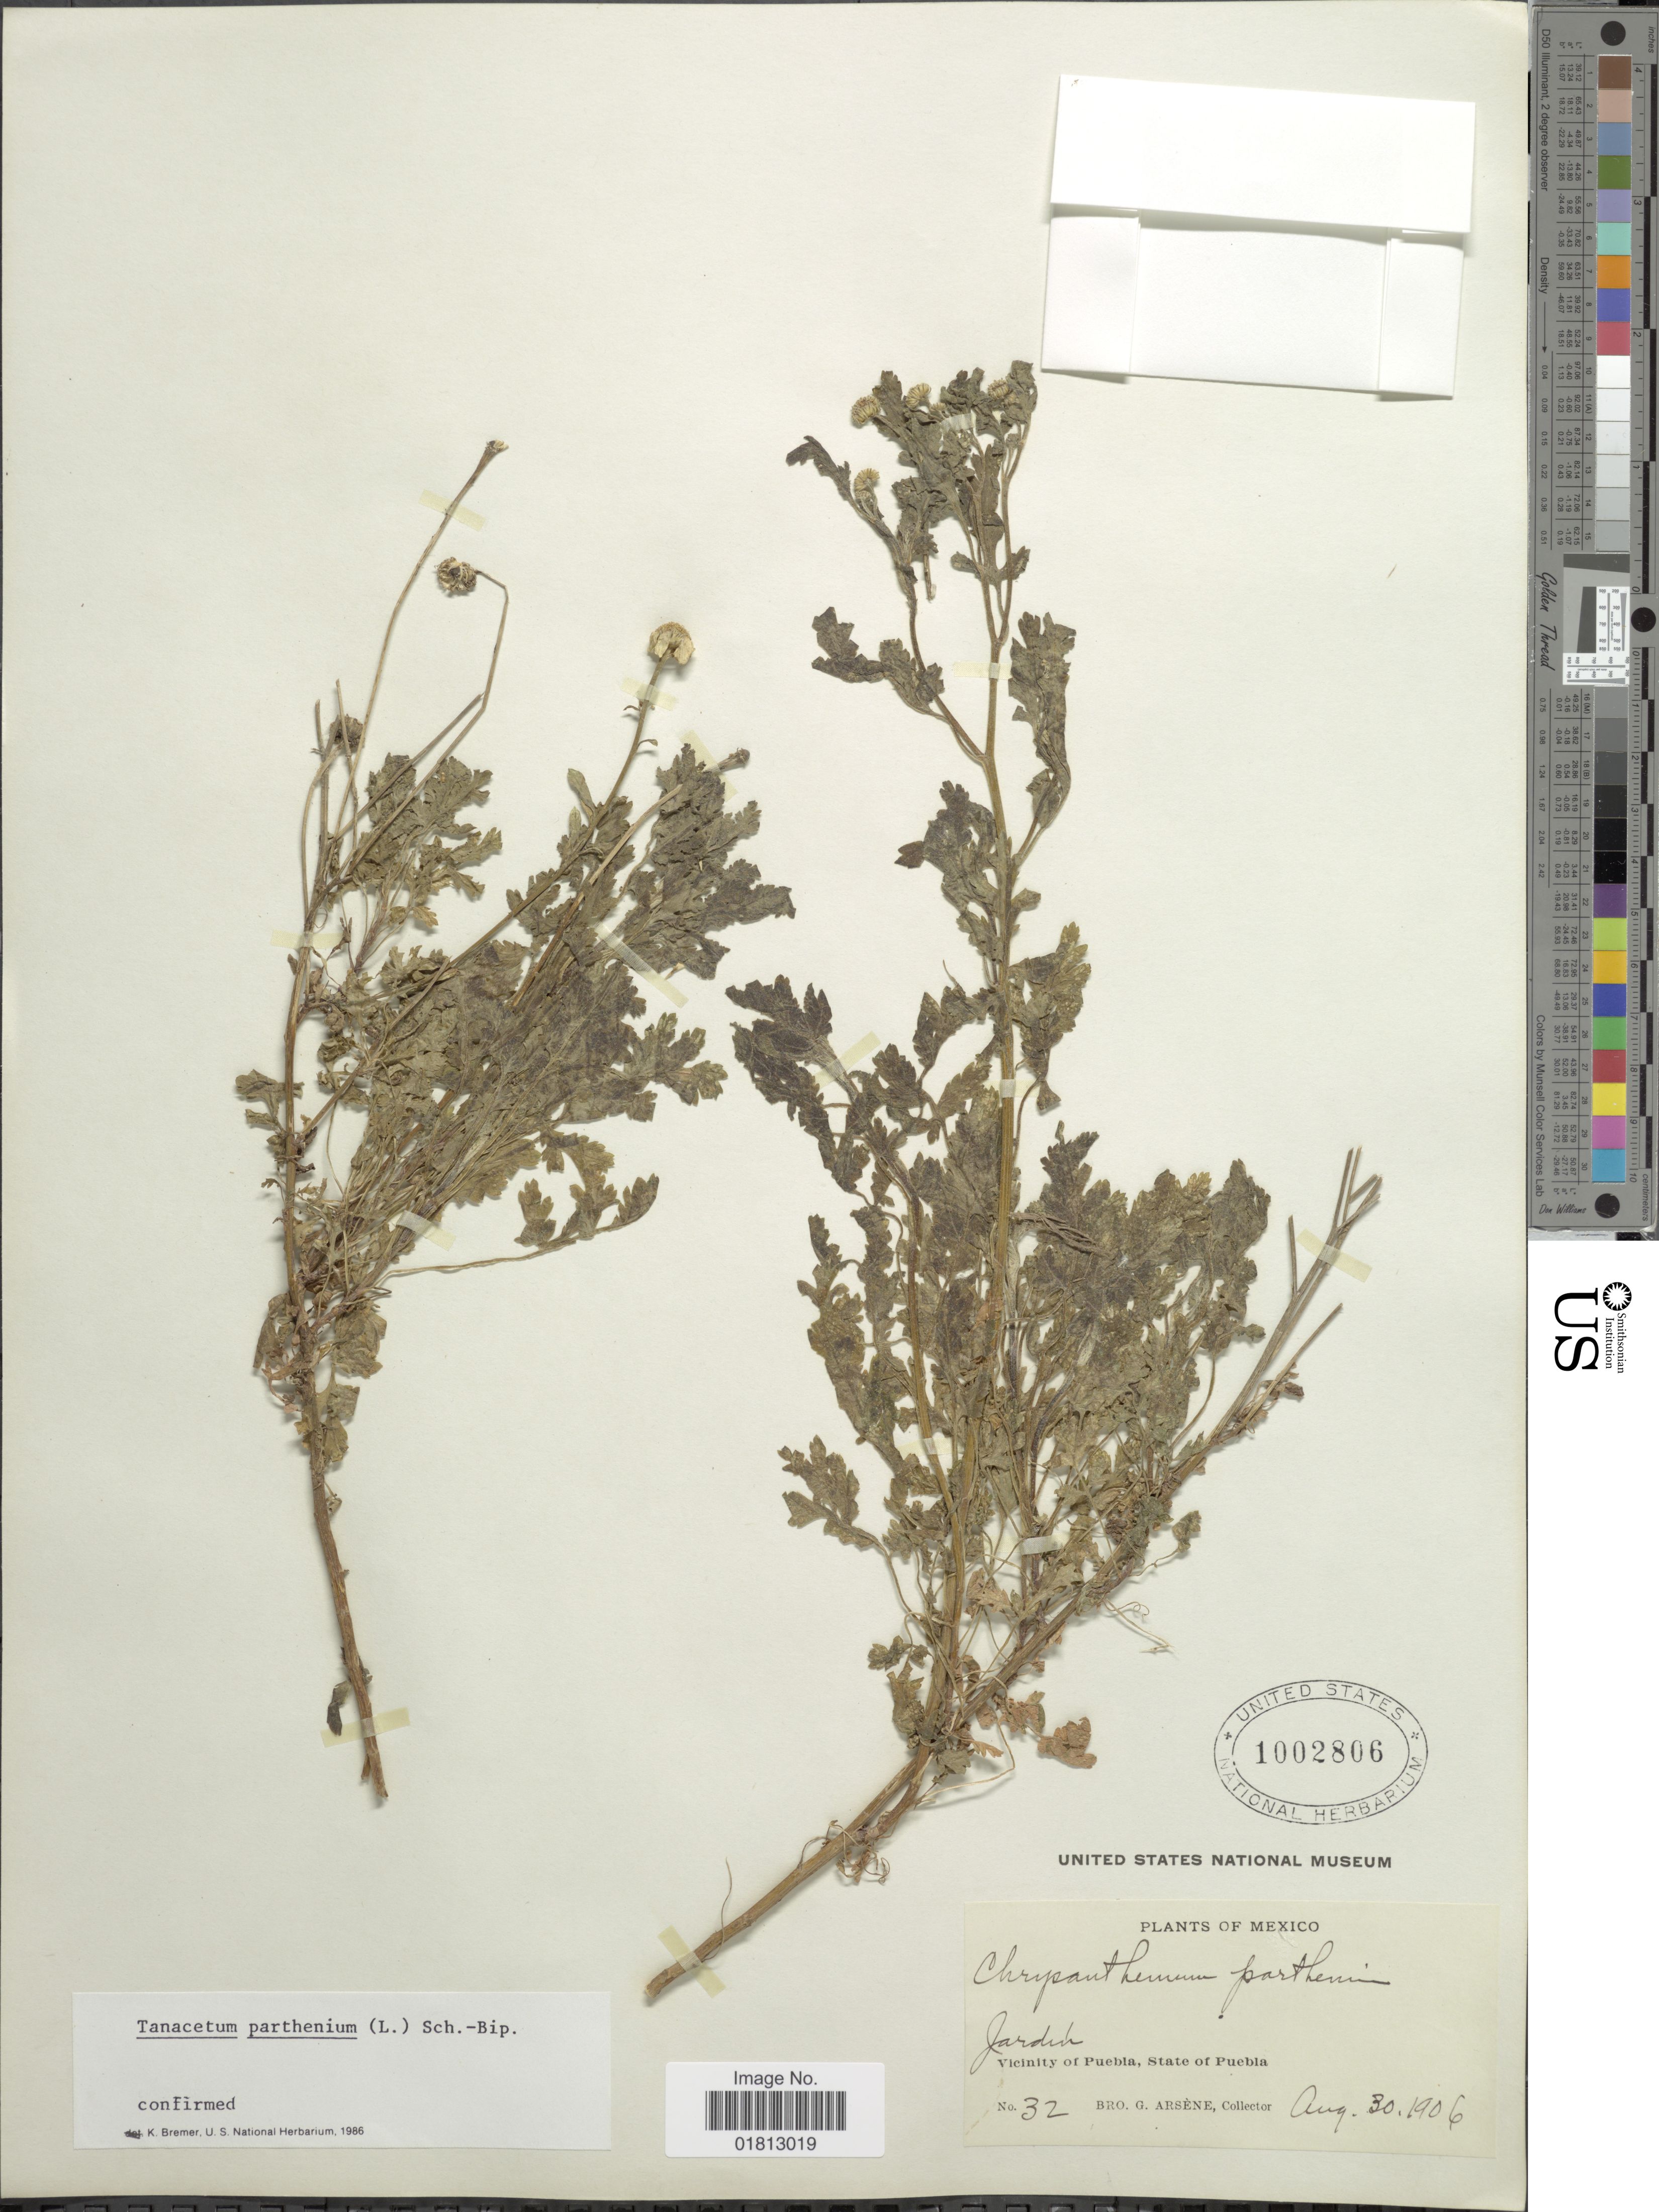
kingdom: Plantae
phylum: Tracheophyta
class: Magnoliopsida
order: Asterales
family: Asteraceae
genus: Tanacetum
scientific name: Tanacetum parthenium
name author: (L.) Sch. Bip.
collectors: Bro. G. Arsène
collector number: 32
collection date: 1906-08-30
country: Mexico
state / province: Puebla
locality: Jardin, Vicinity of Puebla, State of Puebla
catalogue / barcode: US 1002806